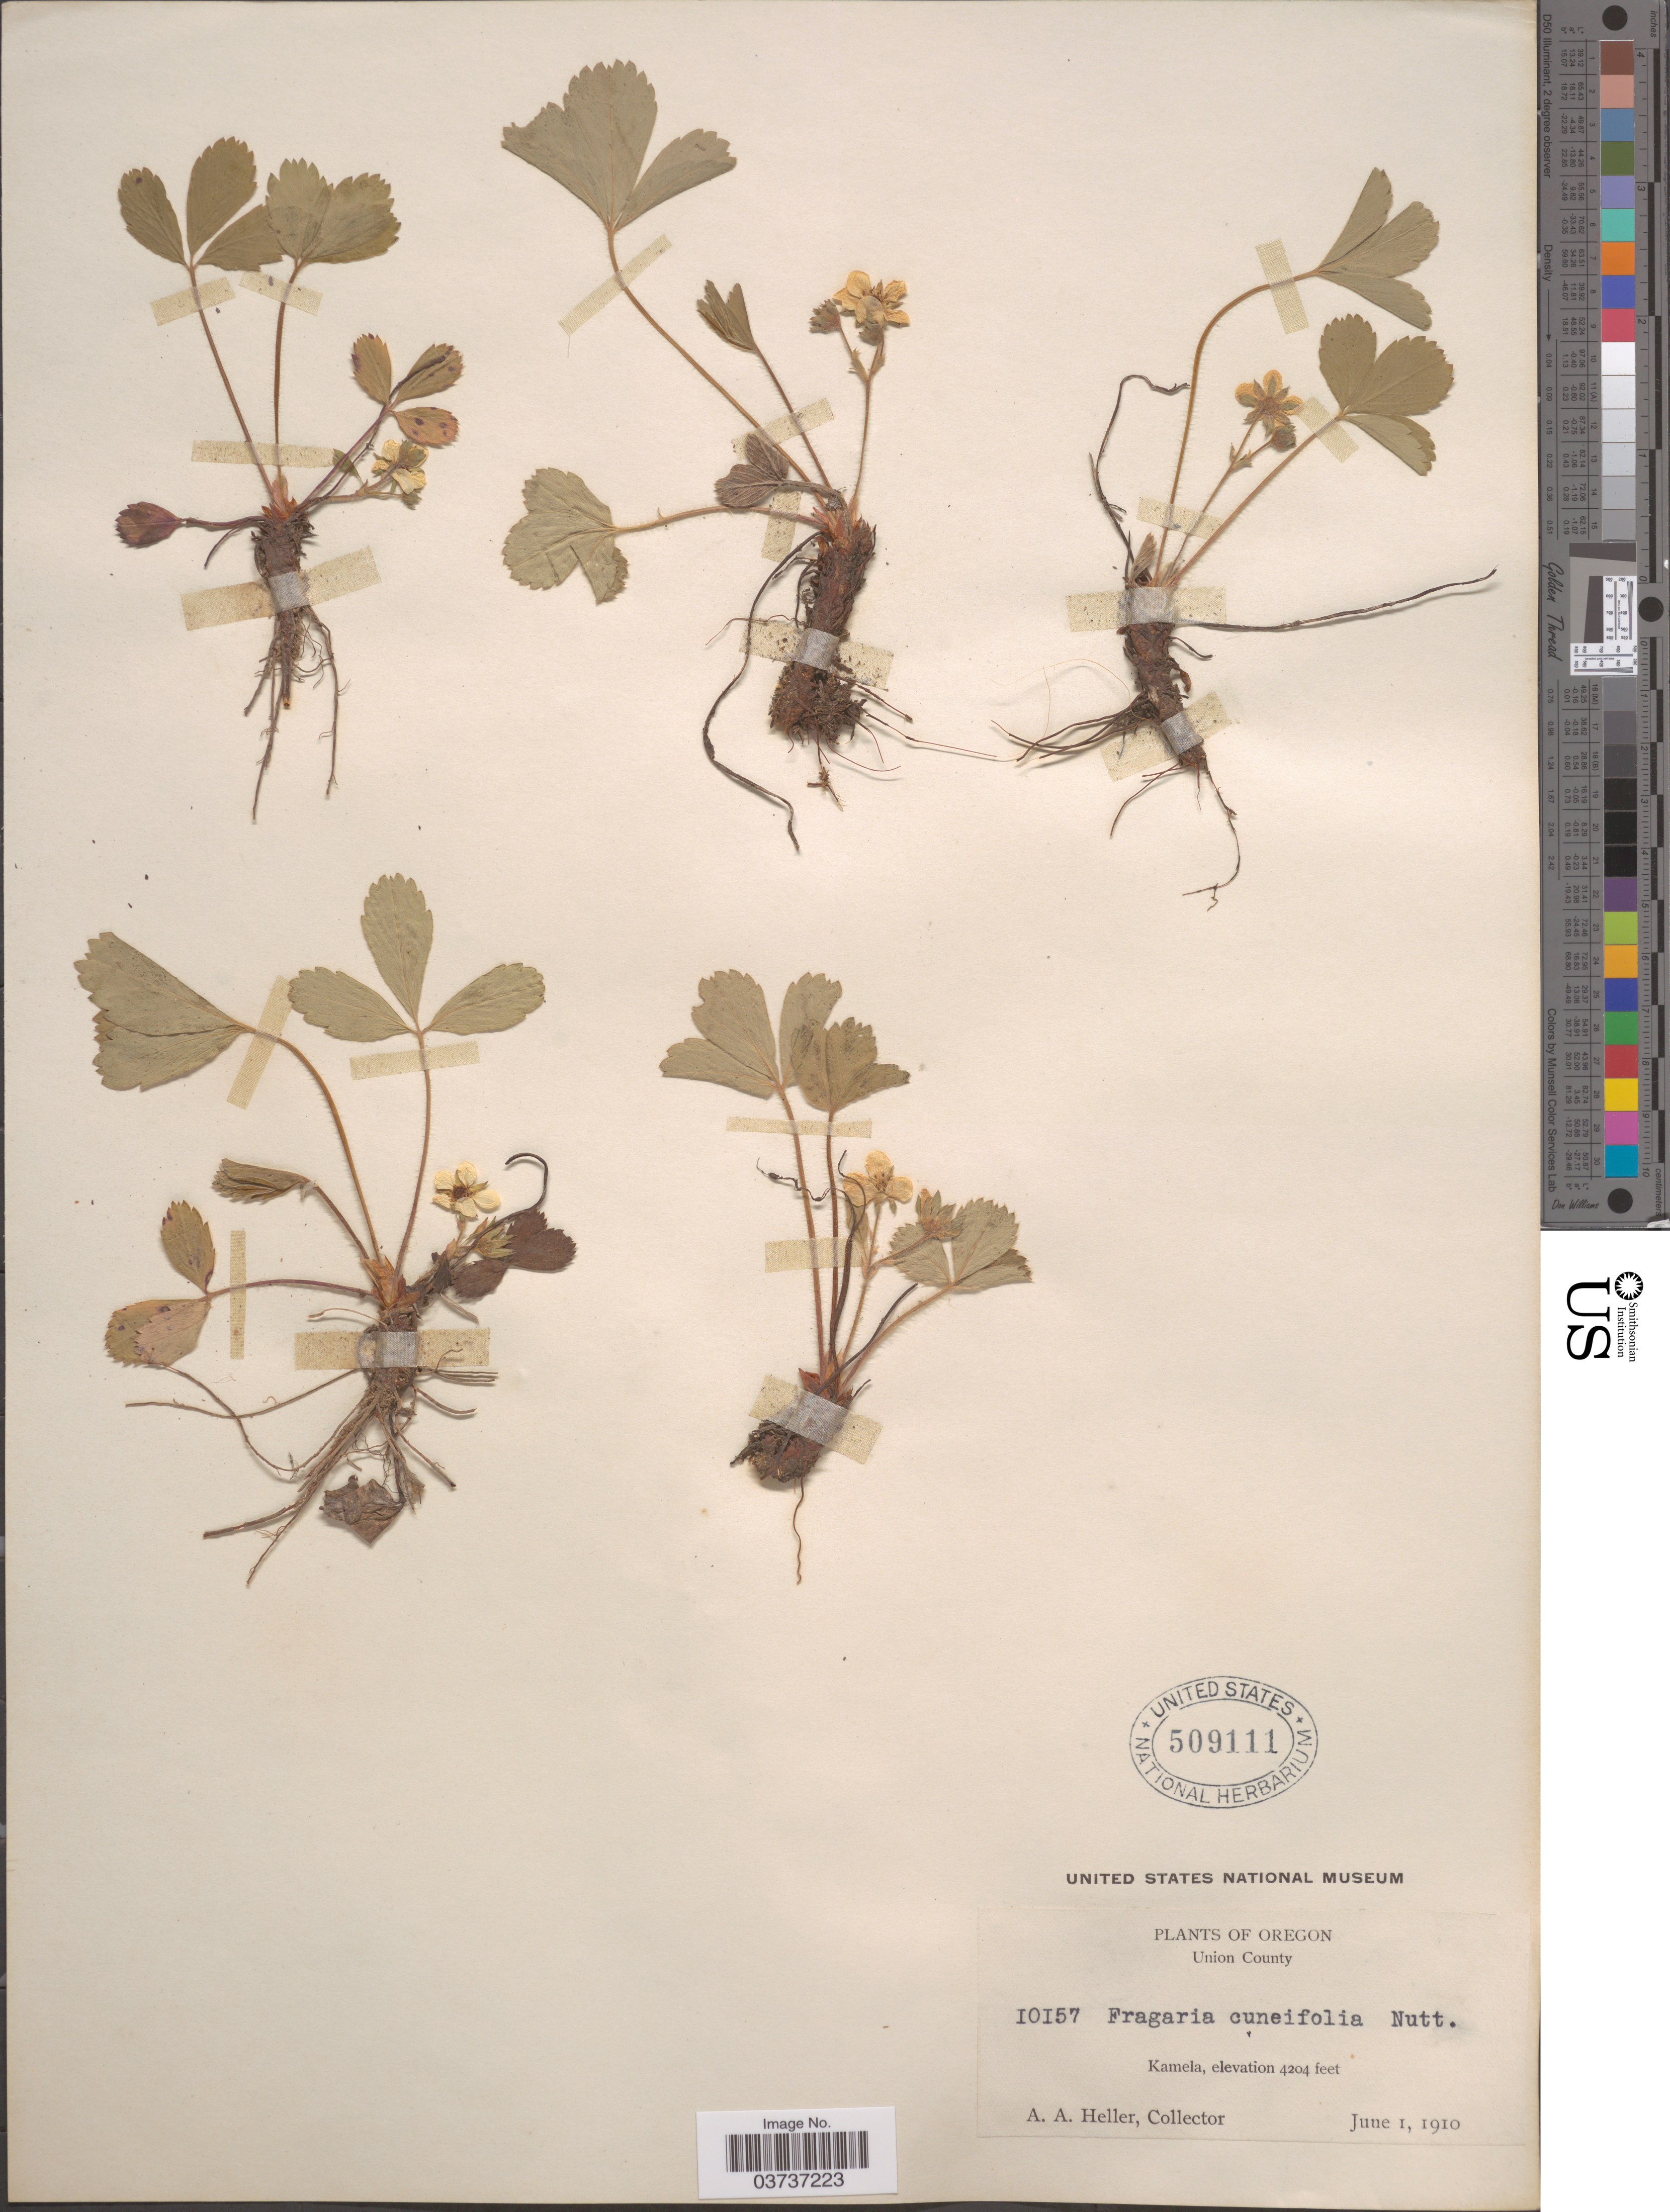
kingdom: Plantae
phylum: Tracheophyta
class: Magnoliopsida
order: Rosales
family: Rosaceae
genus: Fragaria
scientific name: Fragaria cuneifolia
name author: Nutt. ex Howell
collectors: A. A. Heller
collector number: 10157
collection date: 1910-06-01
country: United States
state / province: Oregon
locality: Union County. Kamela.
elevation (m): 1281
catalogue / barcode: US 509111